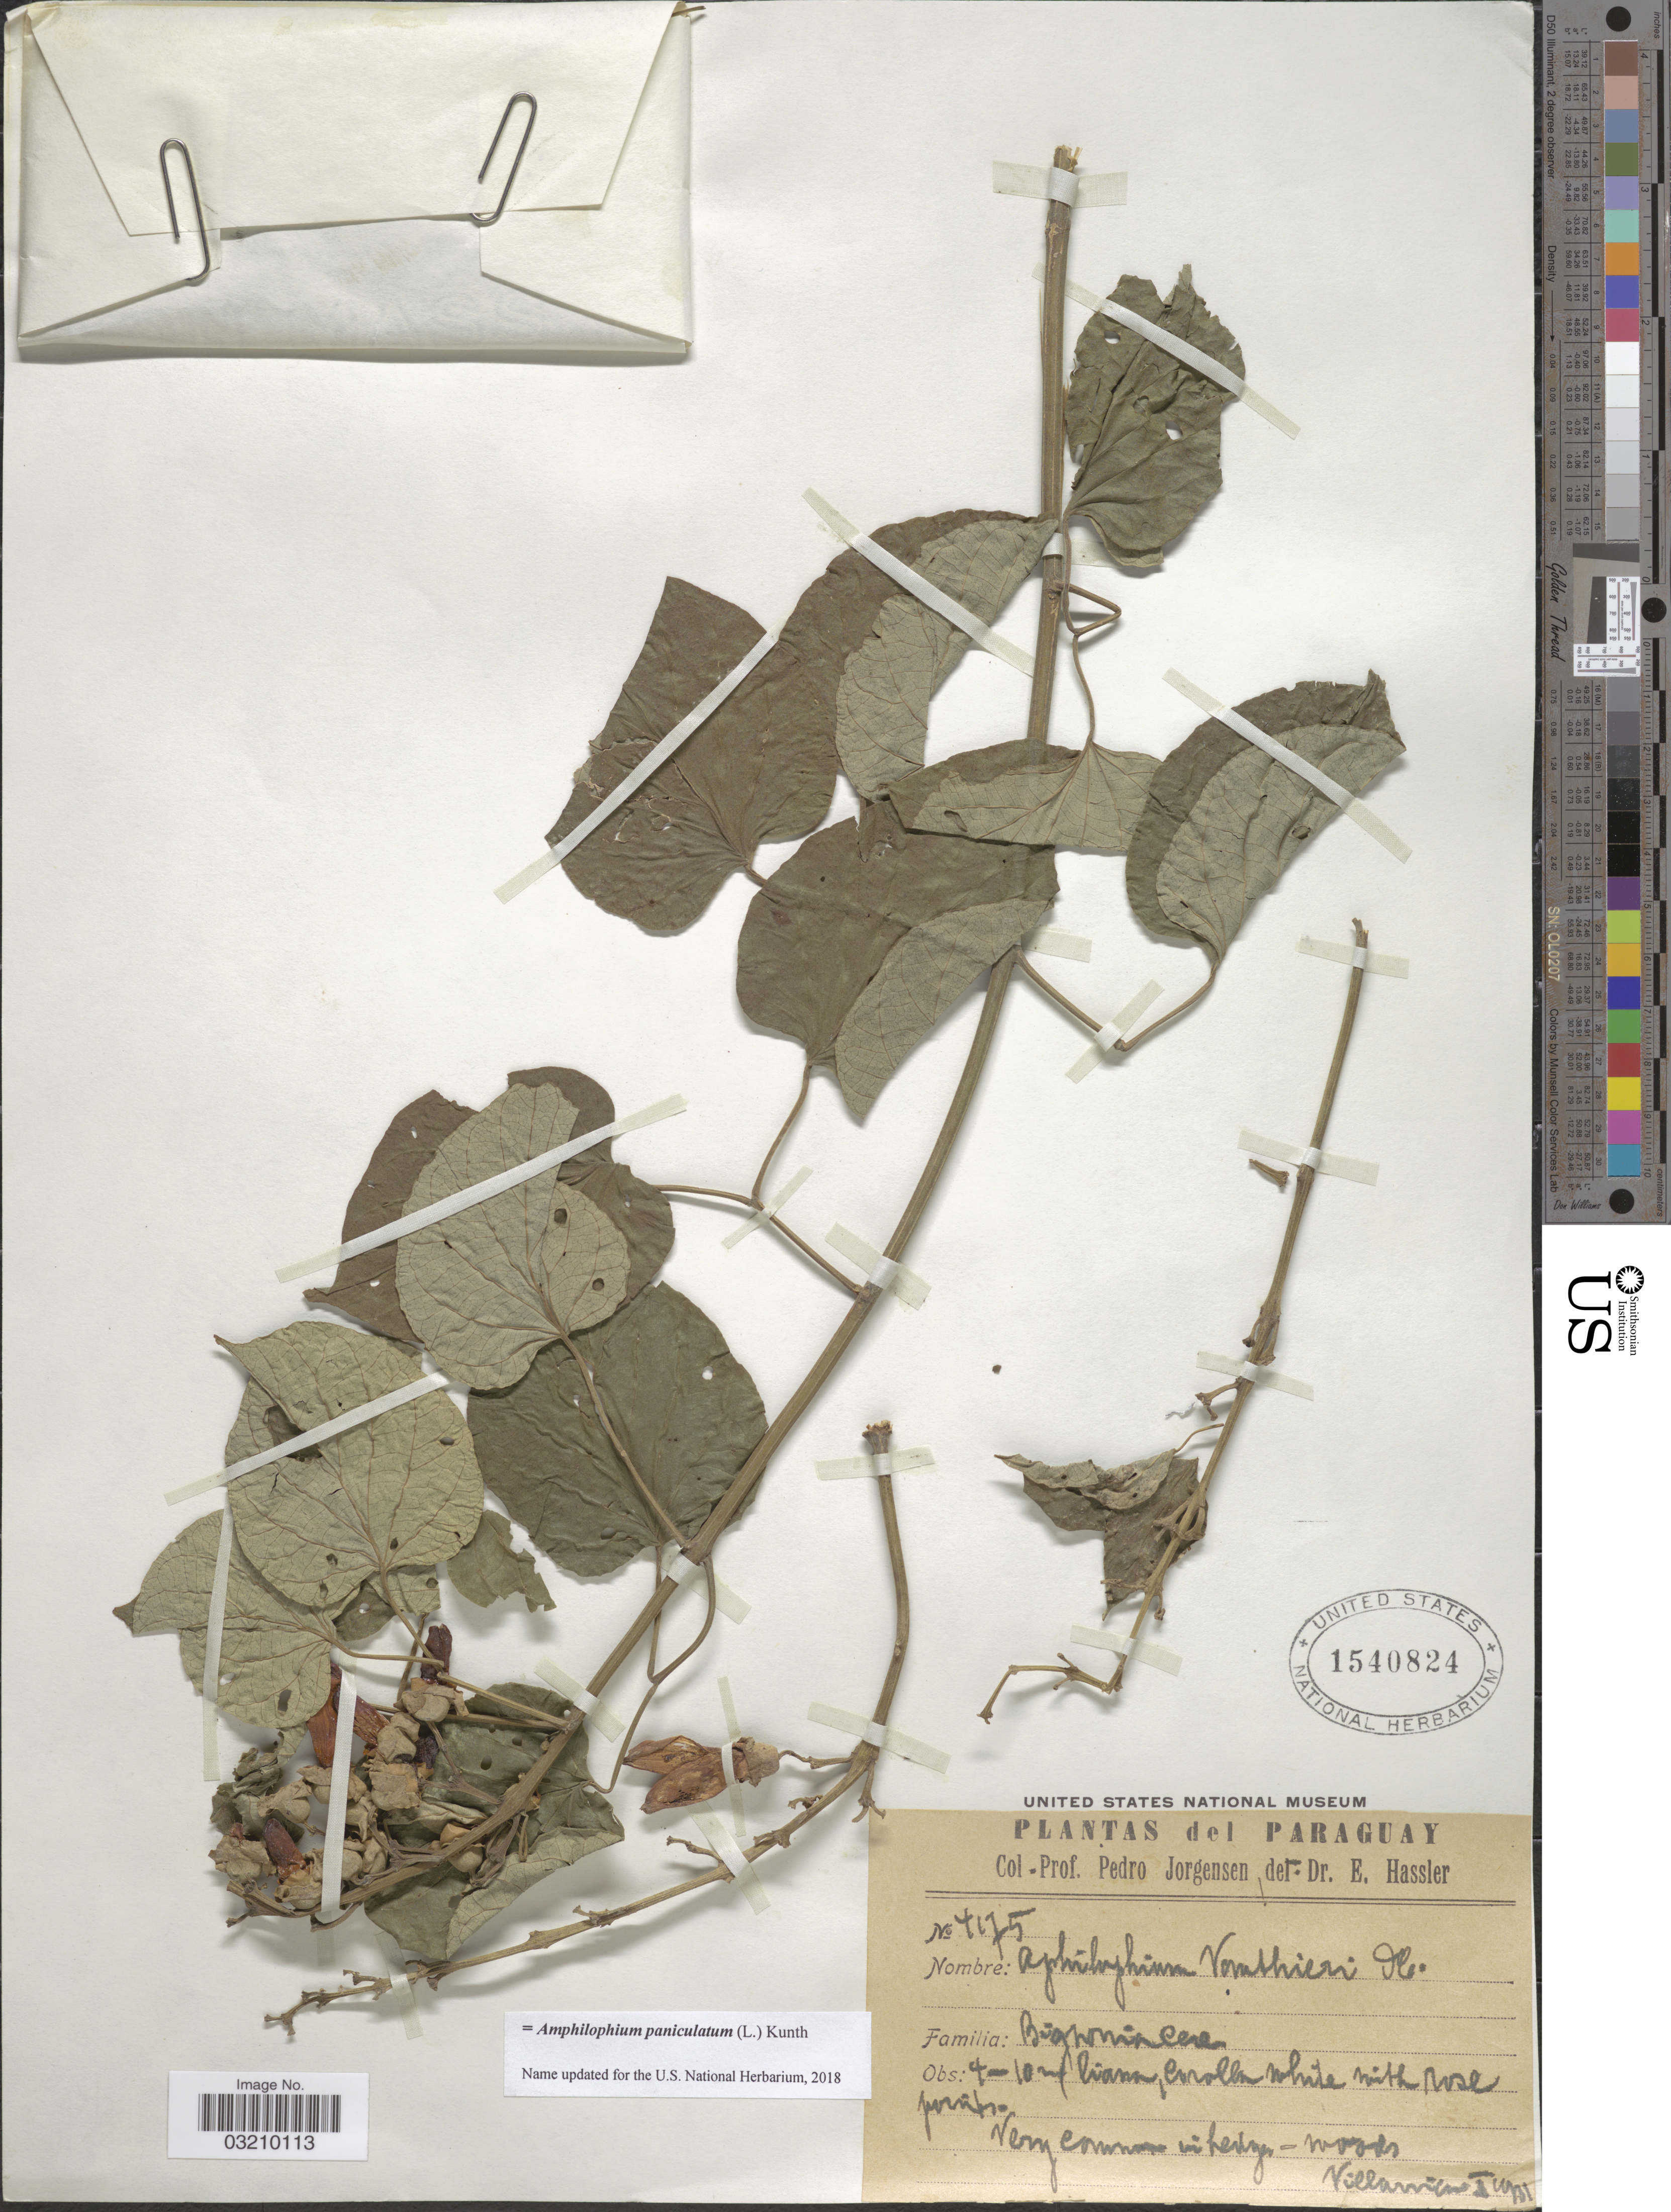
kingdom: Plantae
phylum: Tracheophyta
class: Magnoliopsida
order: Lamiales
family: Bignoniaceae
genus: Amphilophium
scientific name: Amphilophium paniculatum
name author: (L.) Kunth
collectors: P. Jörgensen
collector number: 4175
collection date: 1901-01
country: Paraguay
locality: Villarrica.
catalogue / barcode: US 1540824